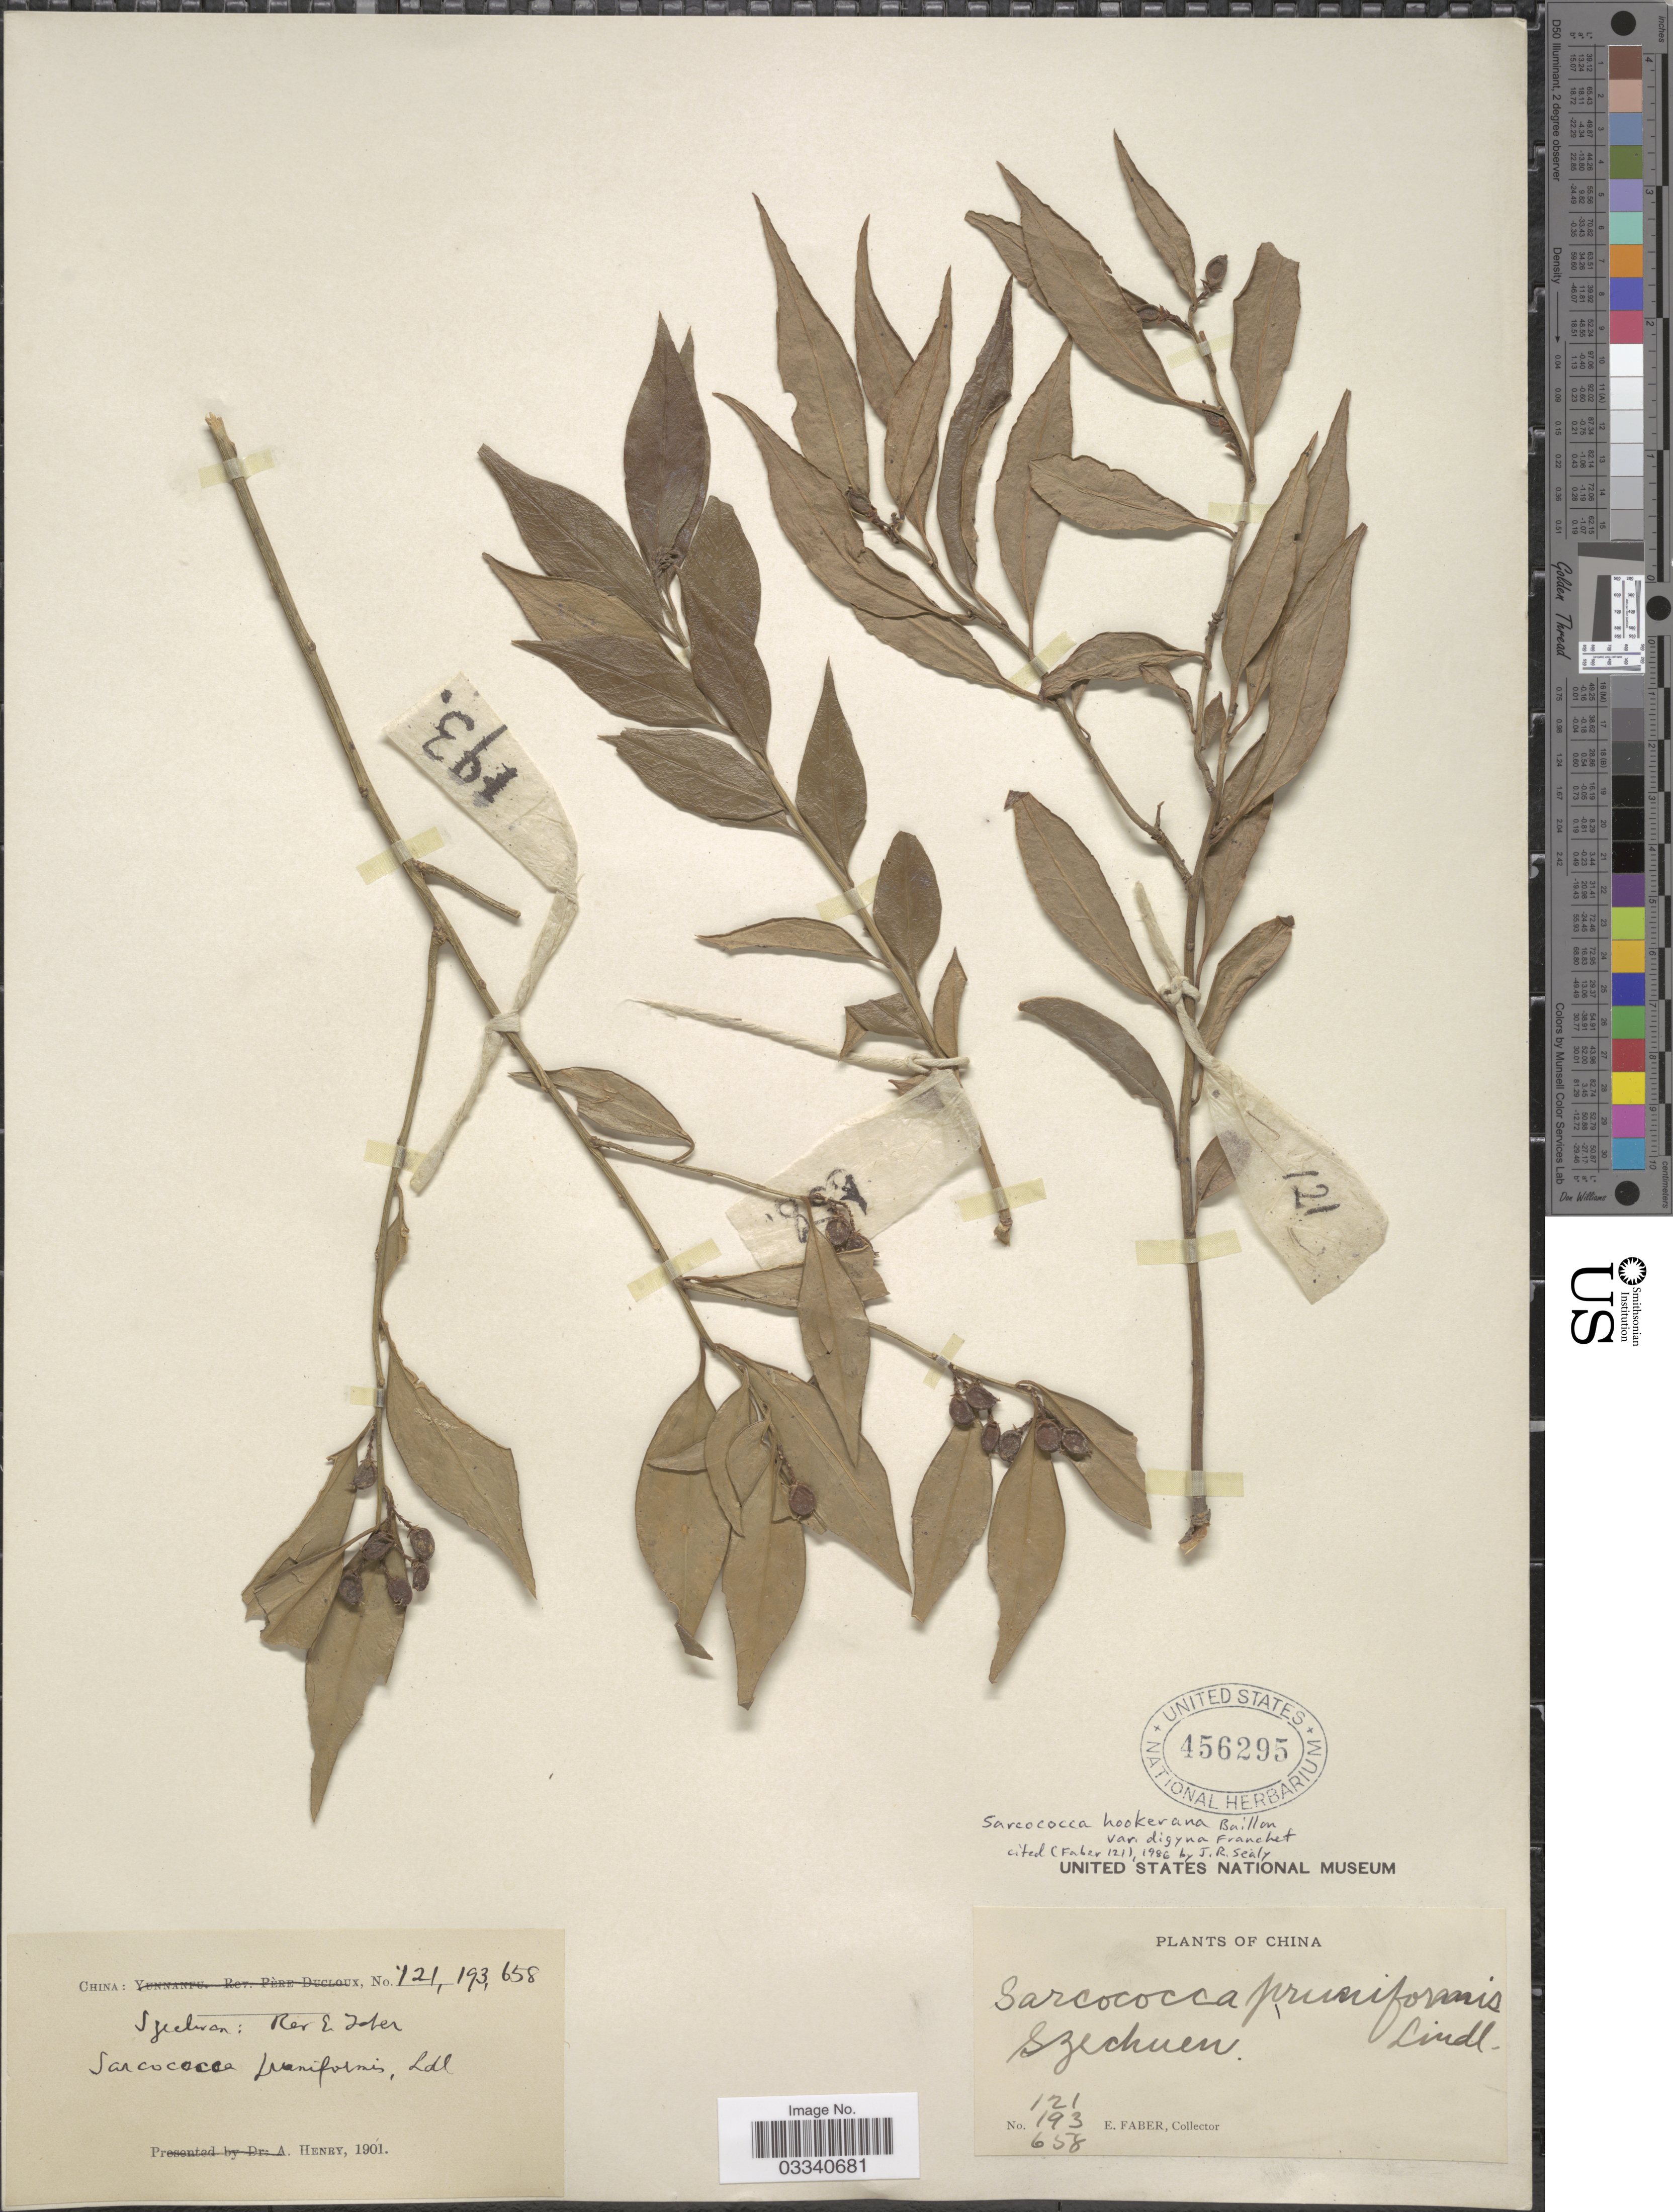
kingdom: Plantae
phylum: Tracheophyta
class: Magnoliopsida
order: Buxales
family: Buxaceae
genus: Sarcococca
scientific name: Sarcococca hookeriana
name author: Baill.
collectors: E. Faber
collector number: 121/193/658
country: China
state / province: Sichuan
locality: Szechuan.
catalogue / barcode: US 456295